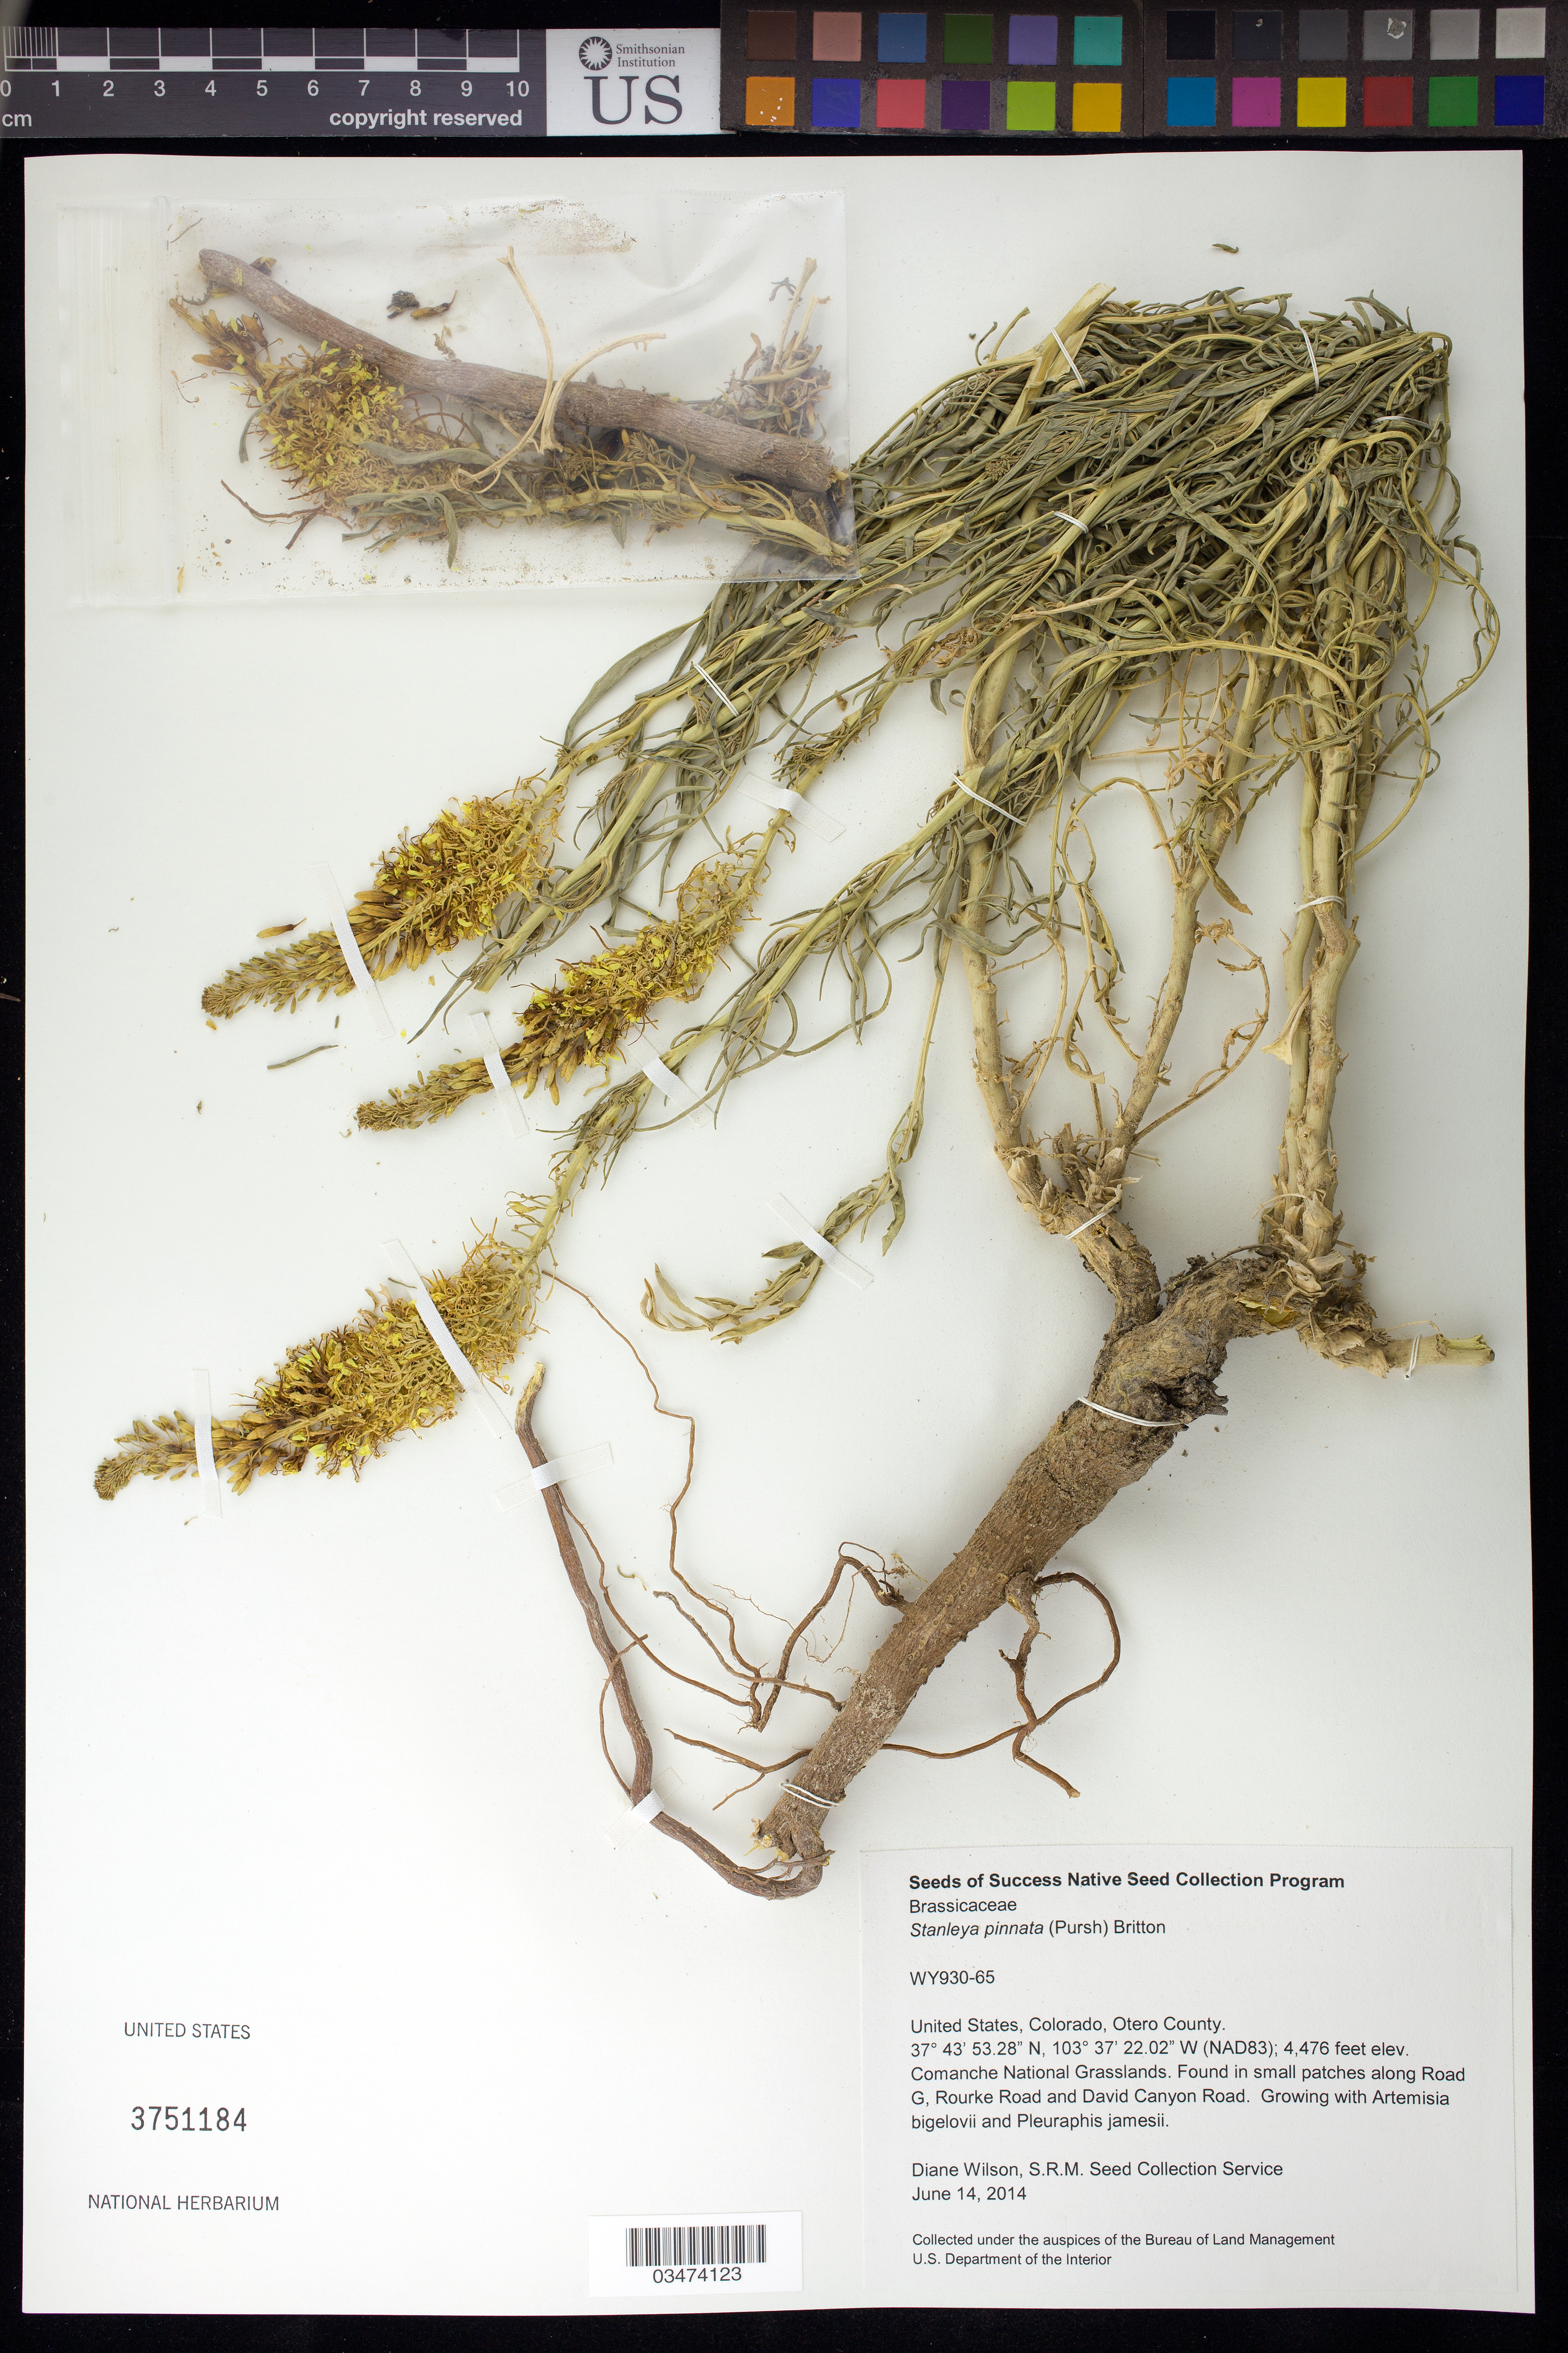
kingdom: Plantae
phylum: Tracheophyta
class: Magnoliopsida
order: Brassicales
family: Brassicaceae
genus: Stanleya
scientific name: Stanleya pinnata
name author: (Pursh) Britton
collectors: D. Wilson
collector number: WY930-65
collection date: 2014-06-14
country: United States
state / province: Colorado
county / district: Otero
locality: Comanche National Grasslands, along Road G, Rourke Rd and David Canyon Rd.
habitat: Growing with Artemisia bigelovii and Pleuraphis jamesii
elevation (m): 1364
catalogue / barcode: US 3751184